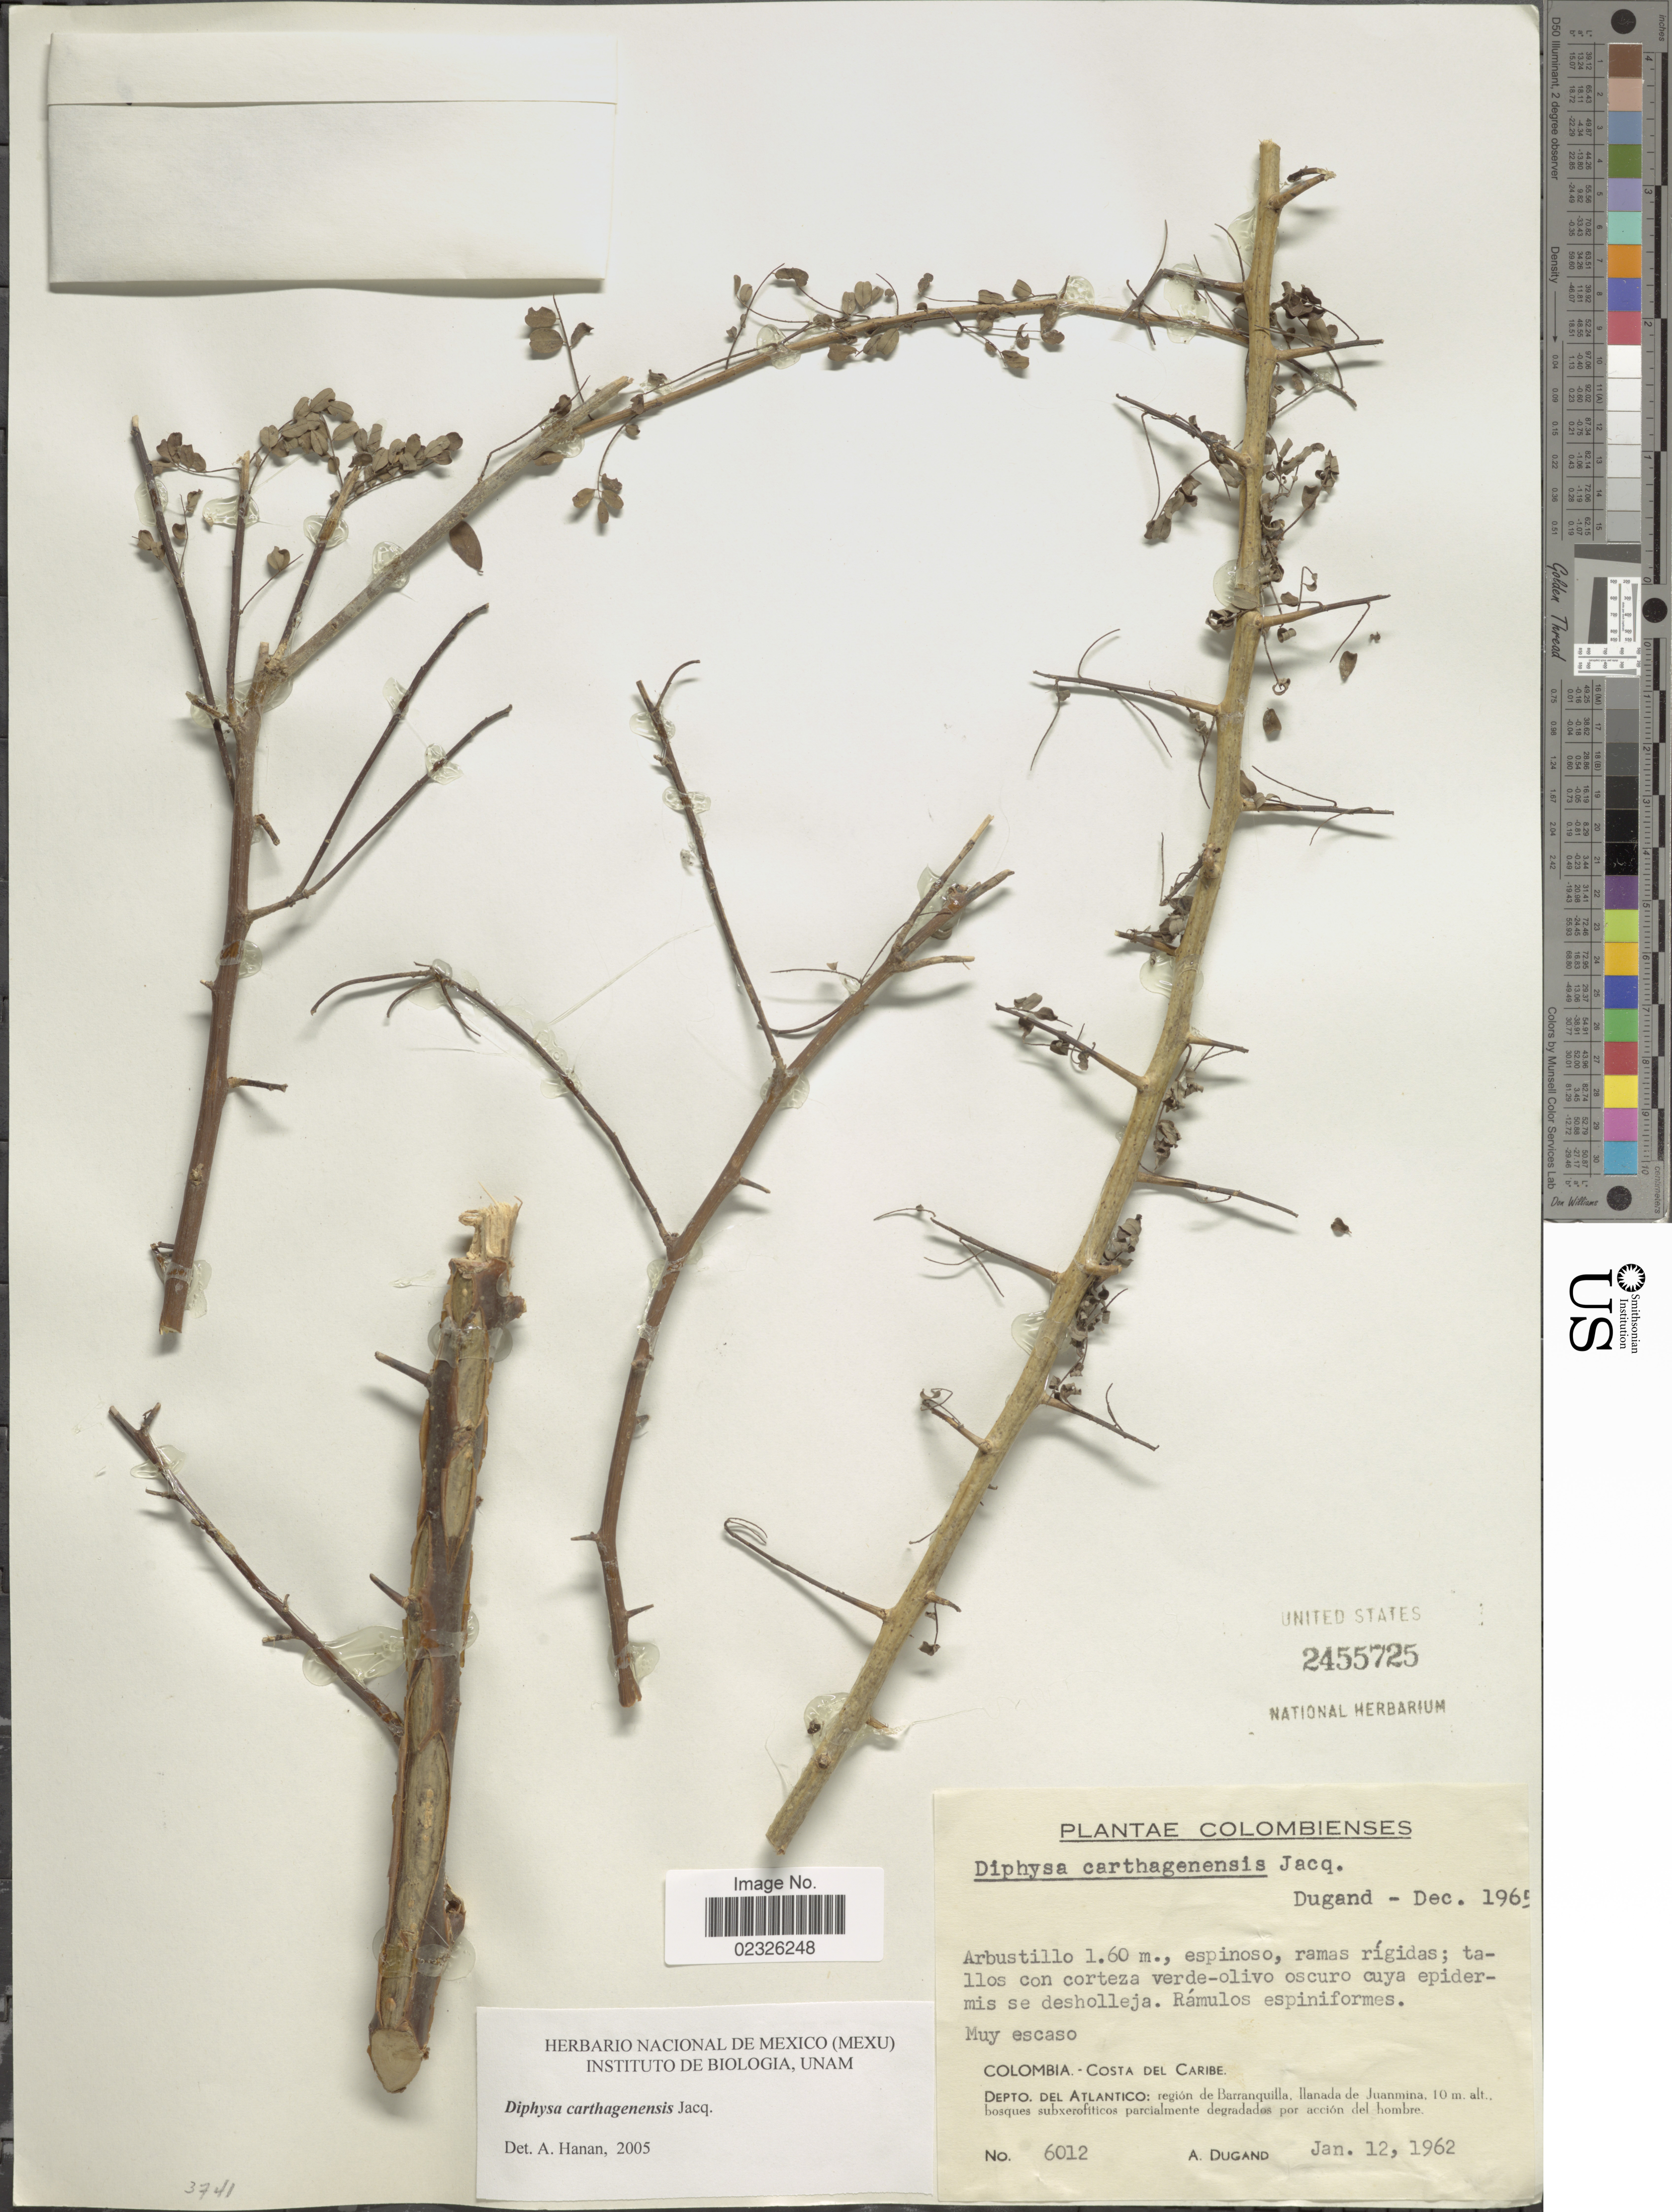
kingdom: Plantae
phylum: Tracheophyta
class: Magnoliopsida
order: Fabales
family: Fabaceae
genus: Diphysa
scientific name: Diphysa carthagenensis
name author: Jacq.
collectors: A. Dugand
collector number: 6012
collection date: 1962-01-12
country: Colombia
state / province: Atlántico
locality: Colombienses. Costa Del Caribe. Depto. del Atlantico: region de Barranquilla, Llanada de Juanmina.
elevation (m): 10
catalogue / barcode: US 2455725